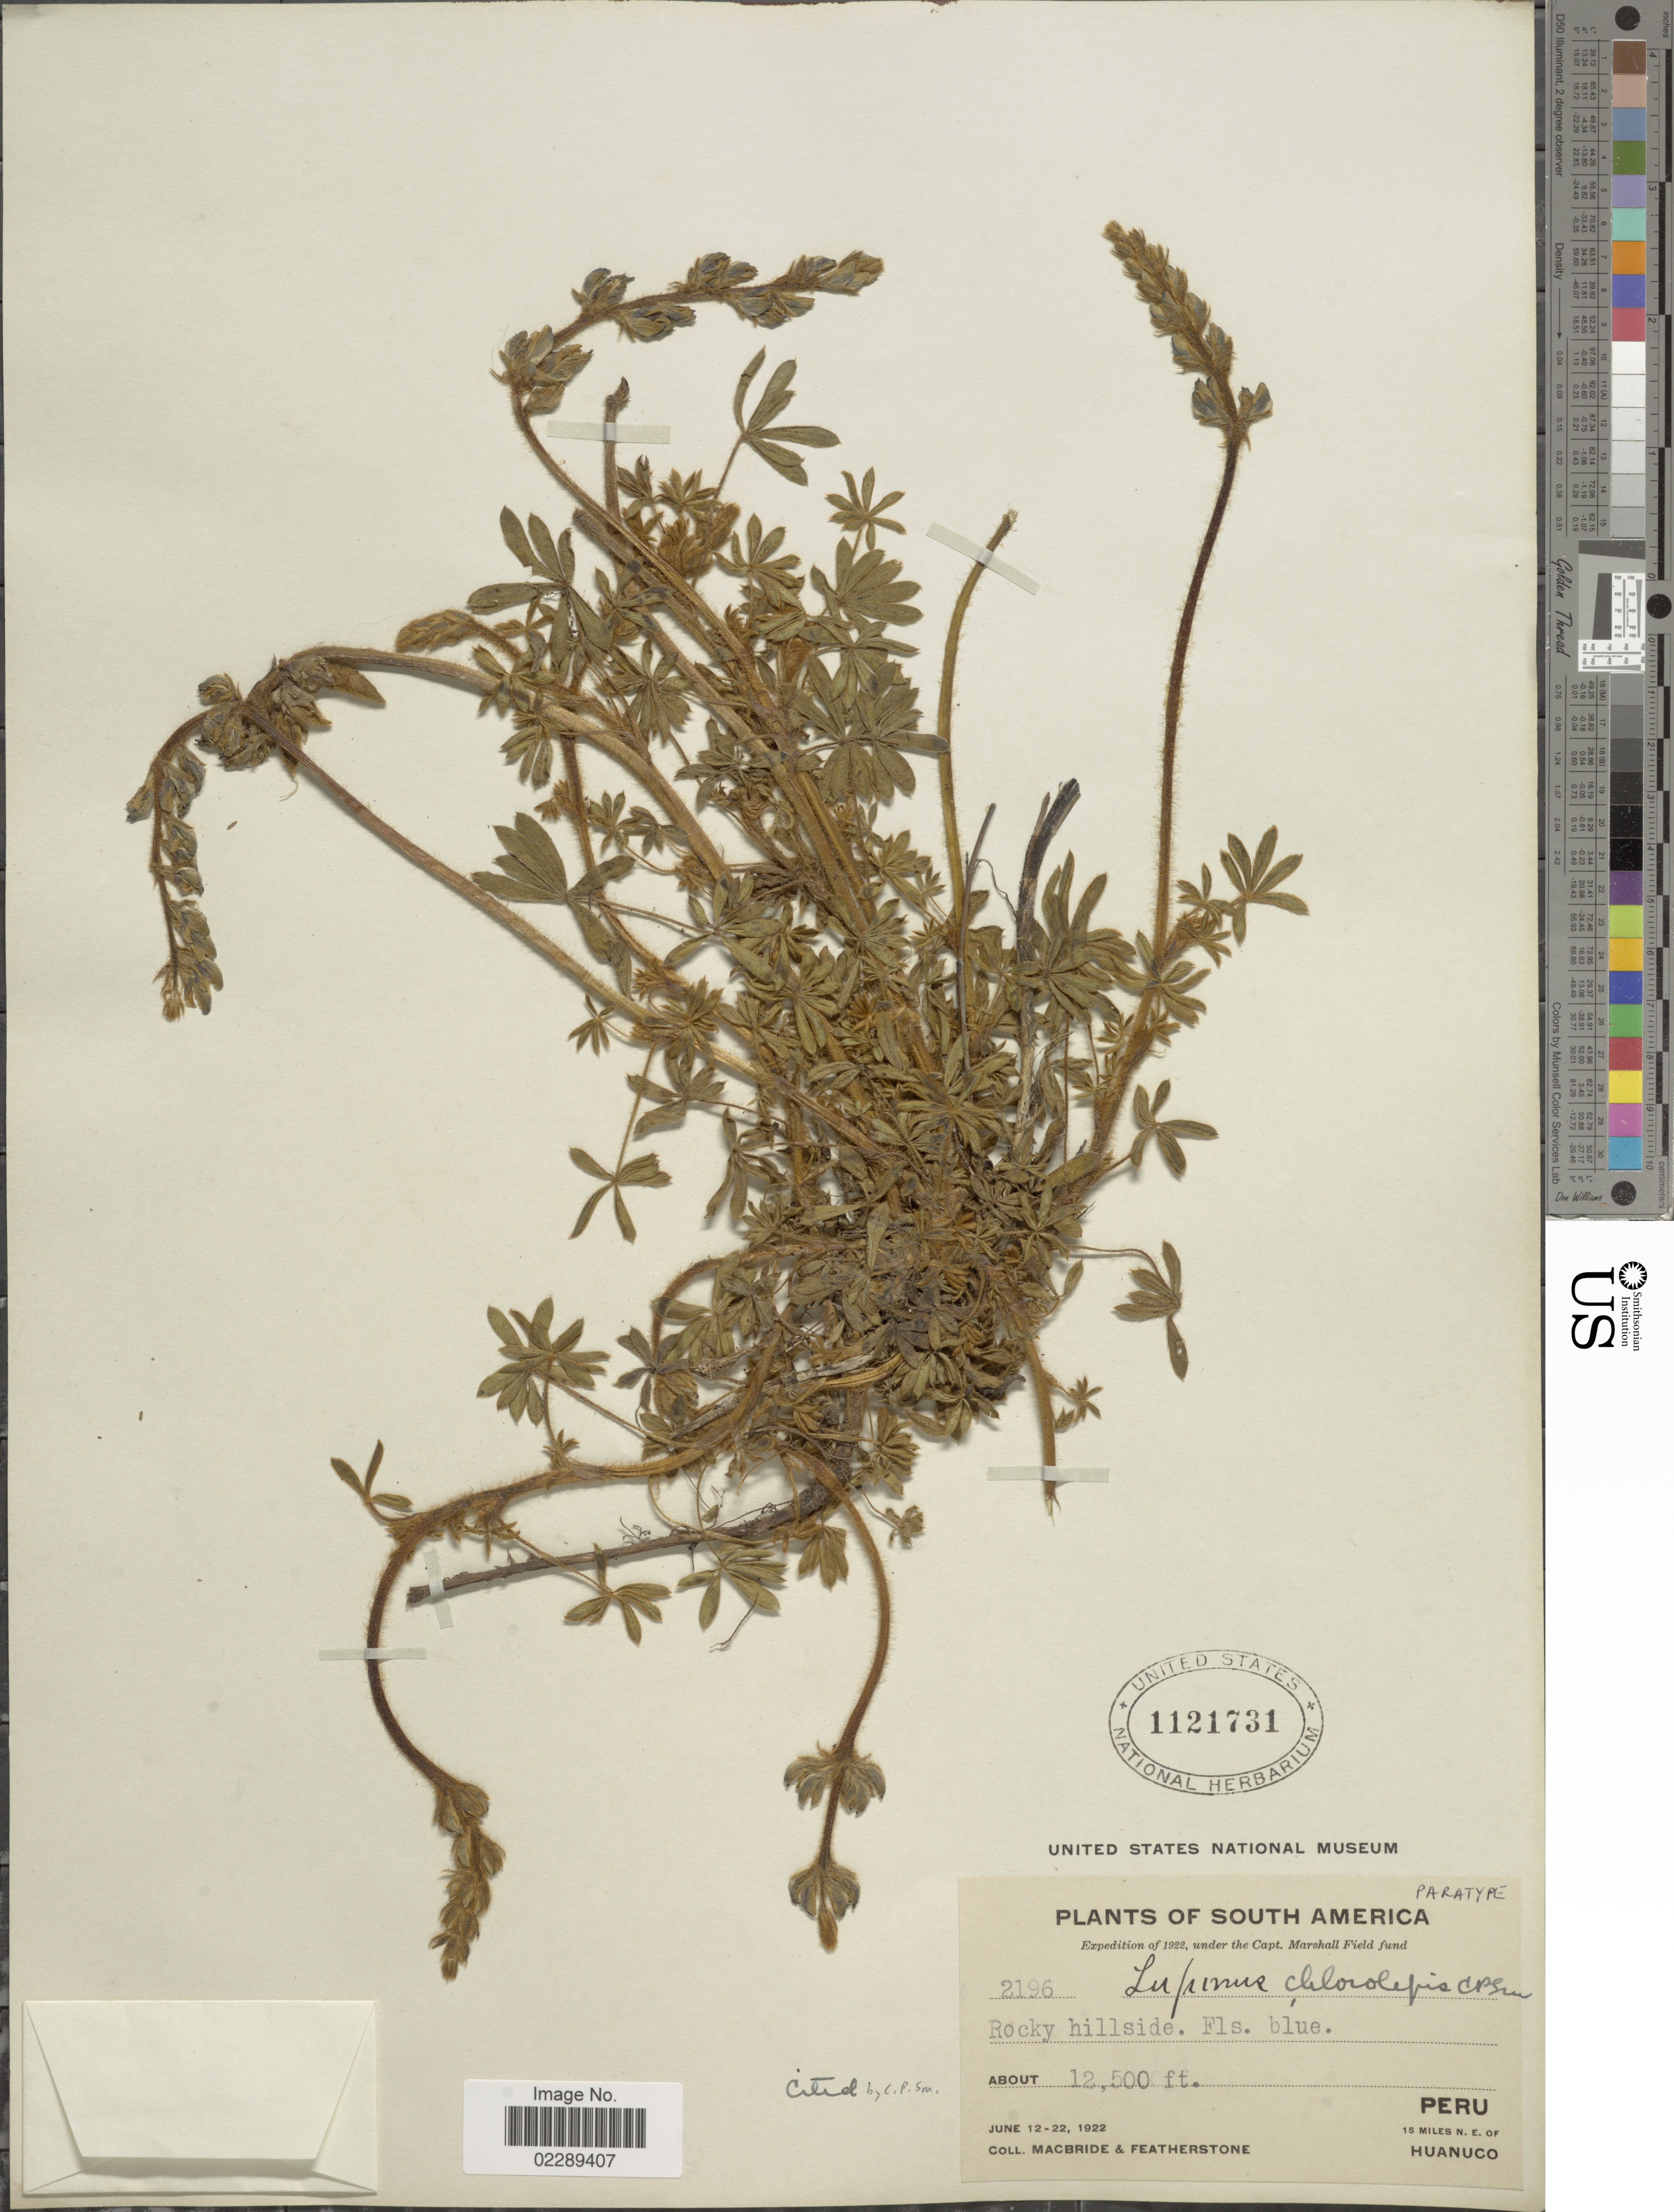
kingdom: Plantae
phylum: Tracheophyta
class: Magnoliopsida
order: Fabales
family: Fabaceae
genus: Lupinus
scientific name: Lupinus chlorolepis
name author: C.P. Sm.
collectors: Macbride, -- & -. Featherstone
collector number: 2196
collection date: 1922-06-12/1922-06-22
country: Peru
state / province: Huánuco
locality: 15 miles NE of Huanuco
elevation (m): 3810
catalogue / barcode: US 1121731